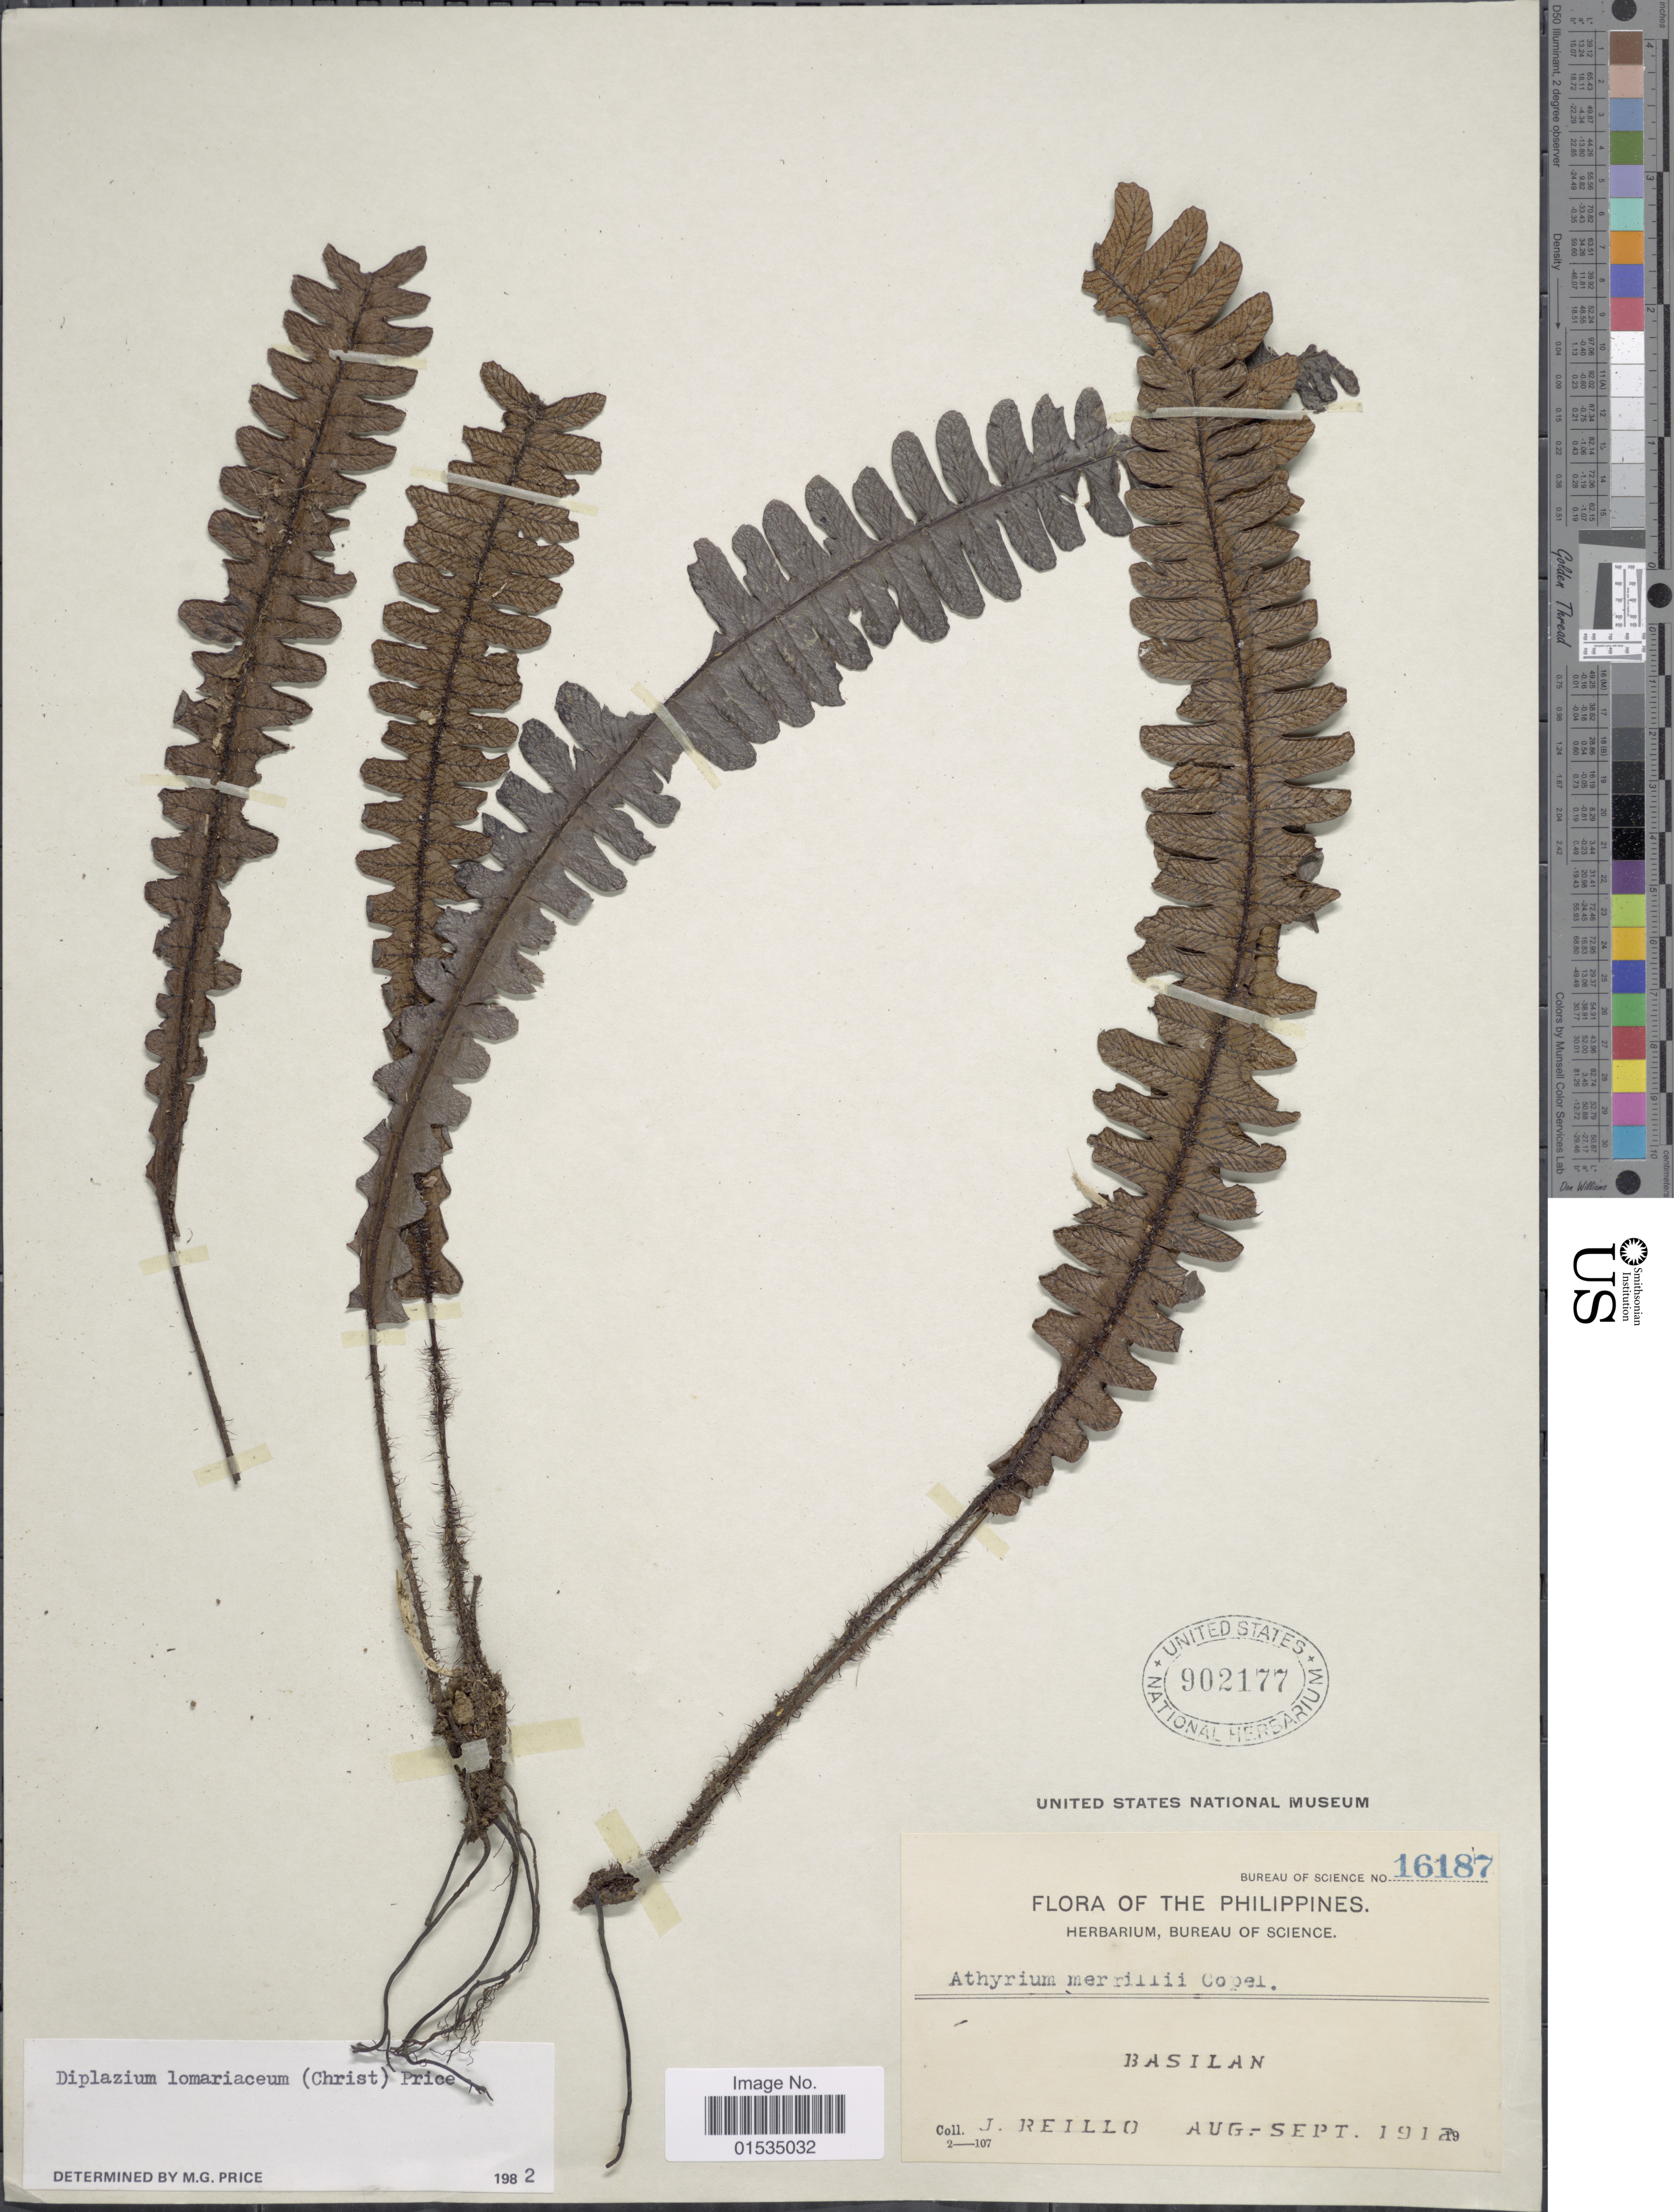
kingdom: Plantae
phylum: Tracheophyta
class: Polypodiopsida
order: Polypodiales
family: Athyriaceae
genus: Diplazium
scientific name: Diplazium lomariaceum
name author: (Christ) M.G. Price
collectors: J. Reillo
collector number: Bureau of Science 16187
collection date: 1912-08/1912-09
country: Philippines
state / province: Muslim Mindanao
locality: Basilan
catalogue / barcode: US 902177